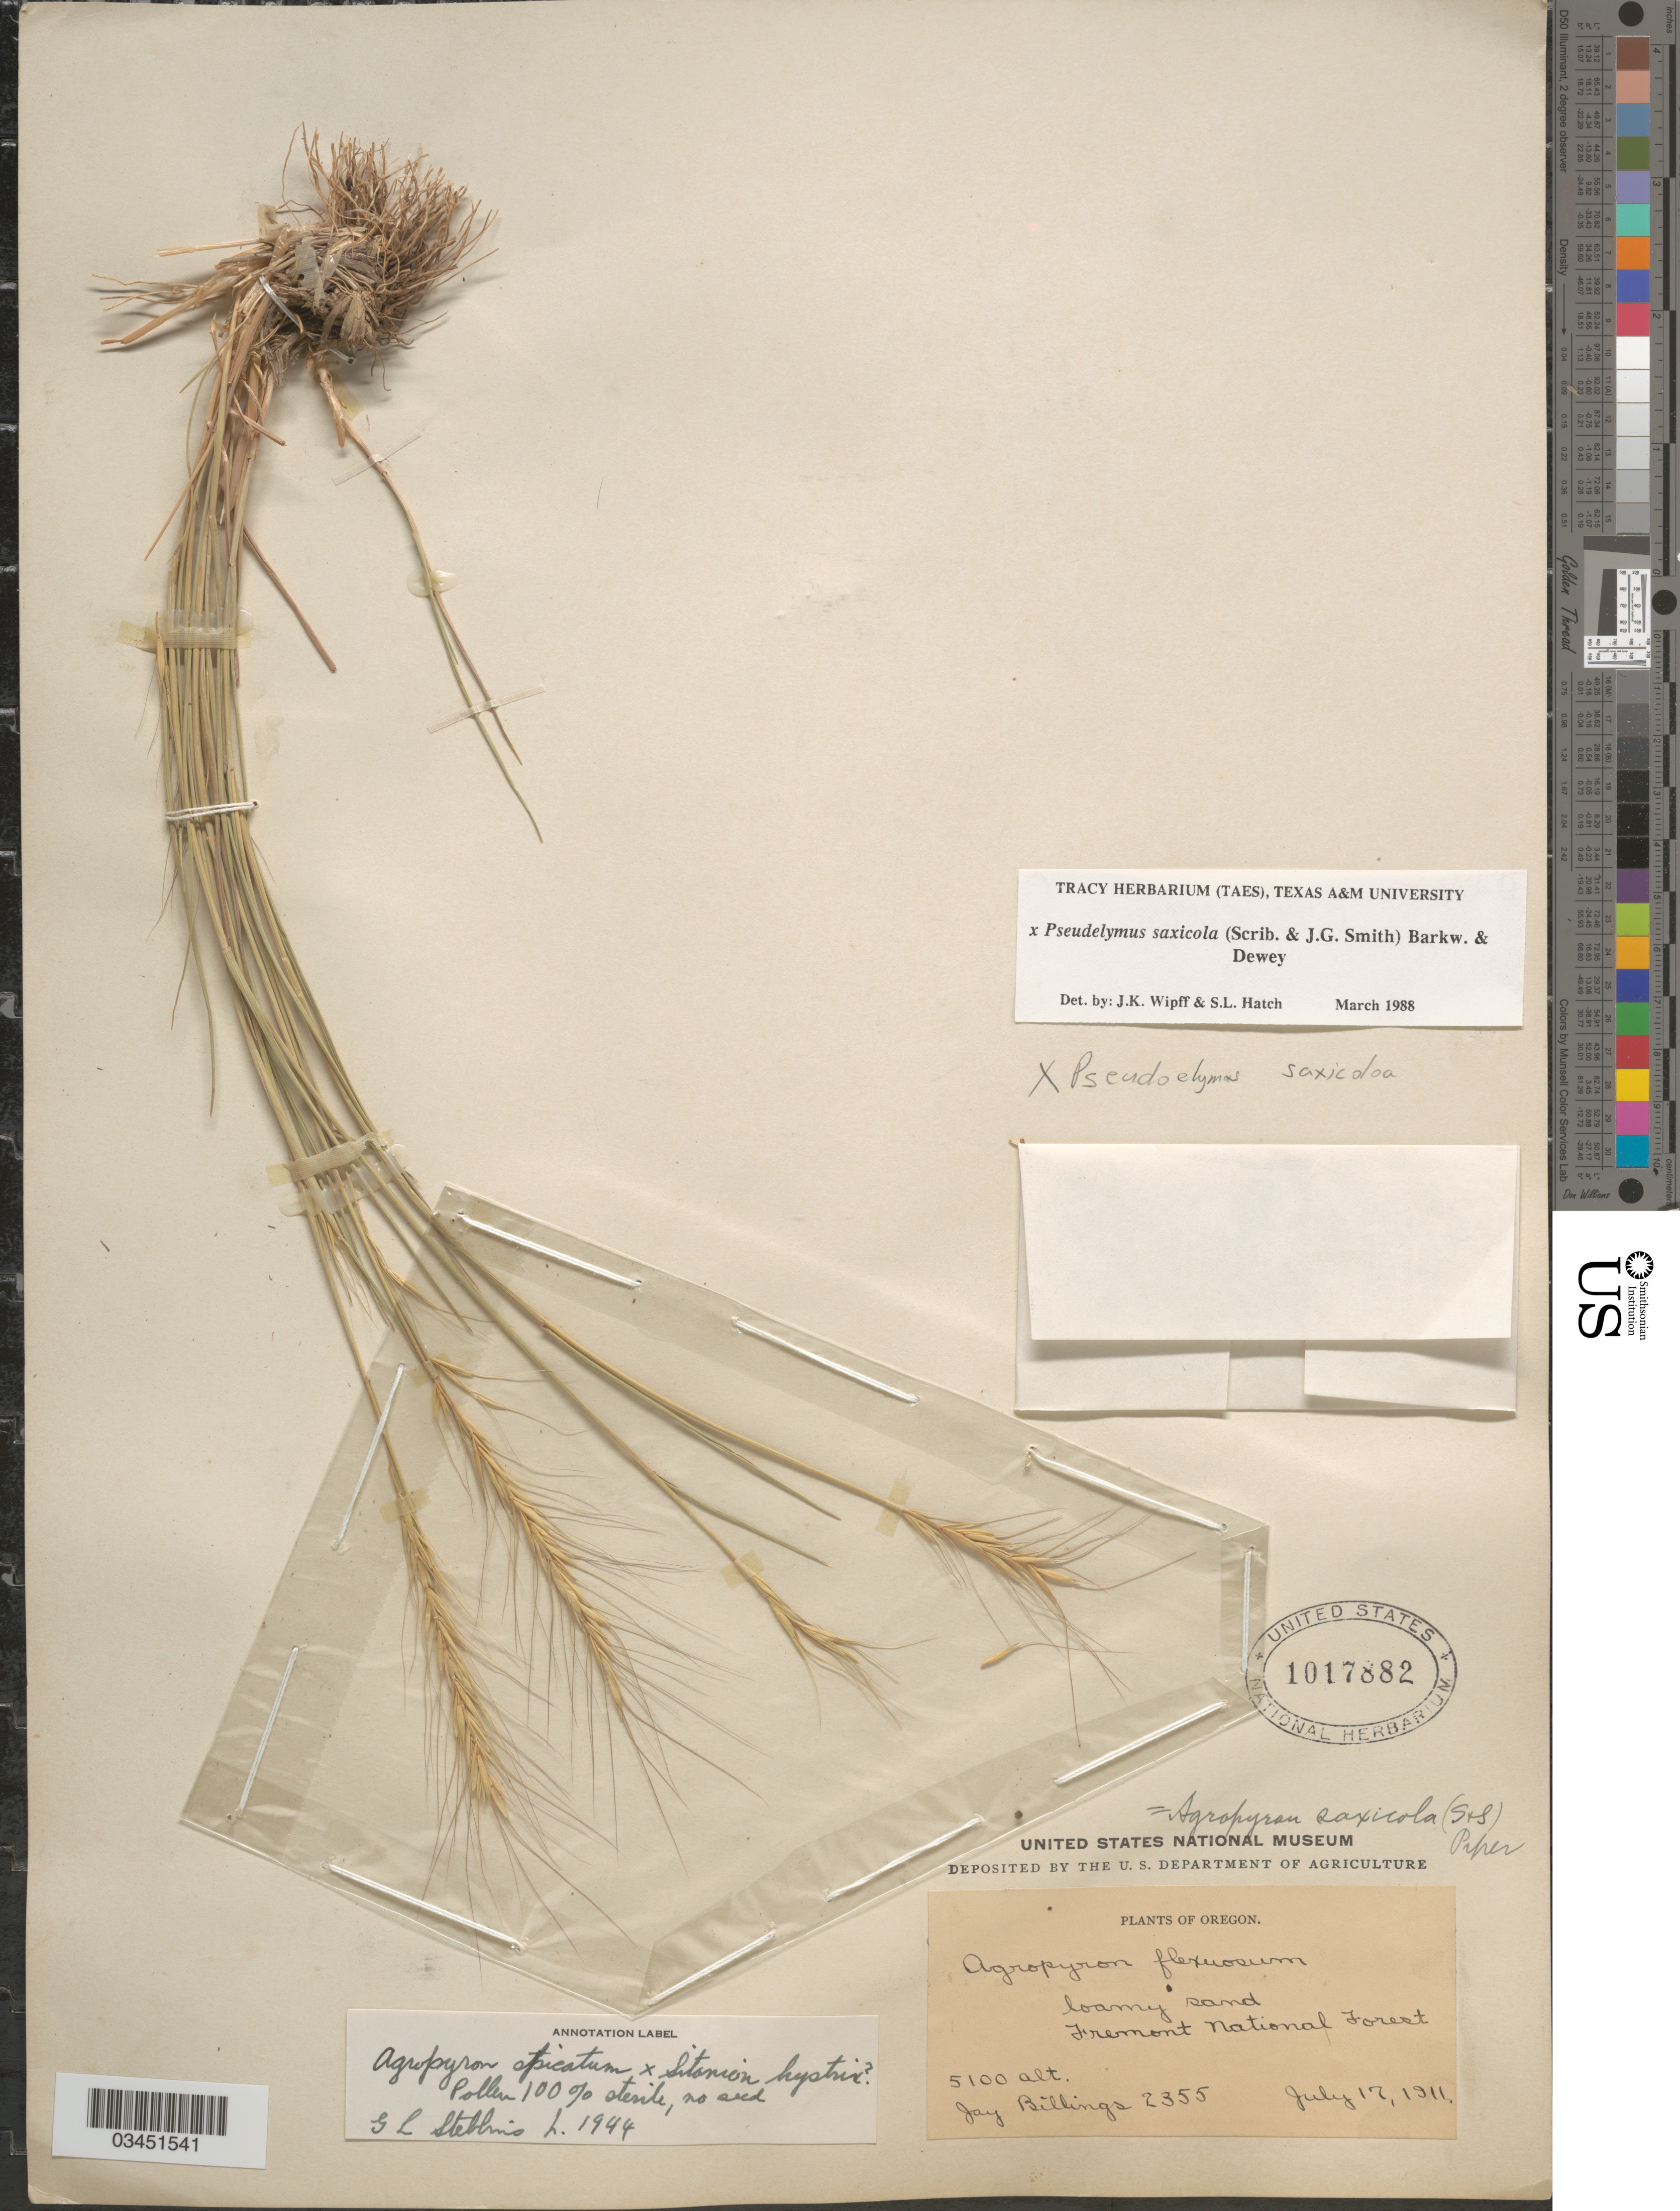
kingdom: Plantae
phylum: Tracheophyta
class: Liliopsida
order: Poales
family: Poaceae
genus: Pseudelymus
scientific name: x Pseudelymus saxicola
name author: (Scribn. & J.G. Sm.) Barkworth & Dewey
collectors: J. Billings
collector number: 2355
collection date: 1911-07-17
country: United States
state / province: Oregon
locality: Fremont National Forest.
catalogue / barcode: US 1017882